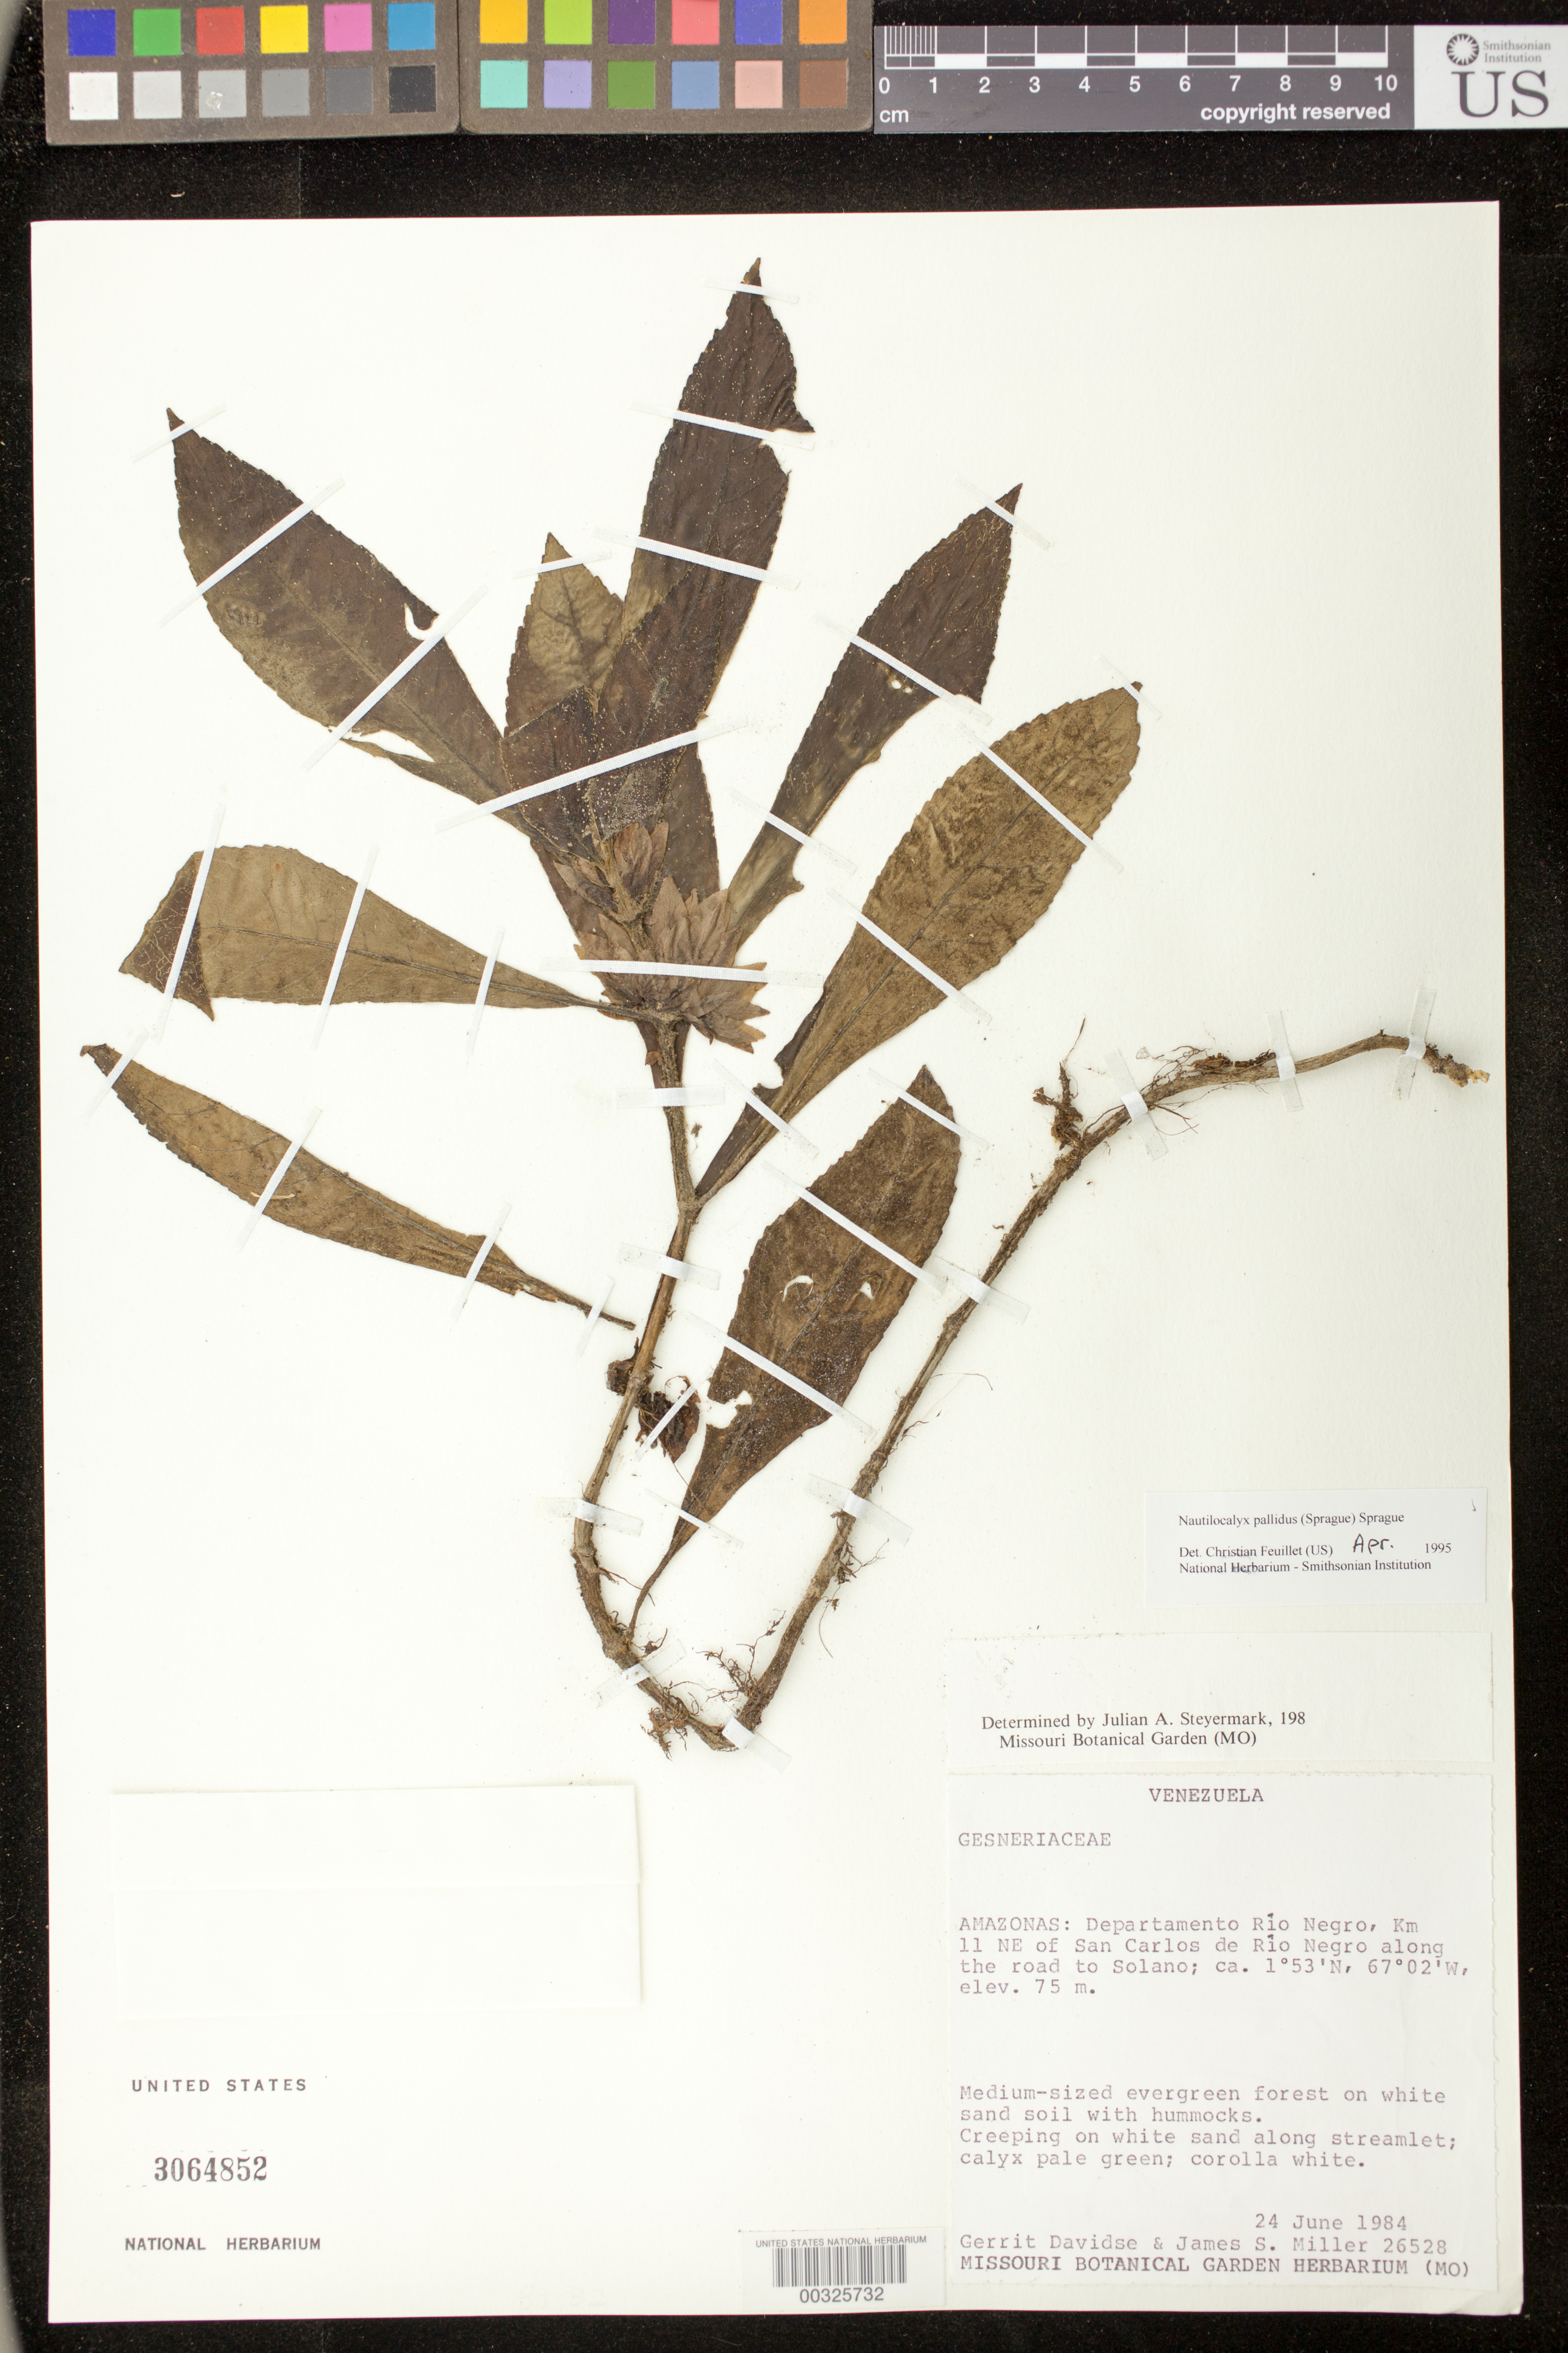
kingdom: Plantae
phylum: Tracheophyta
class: Magnoliopsida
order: Lamiales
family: Gesneriaceae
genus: Nautilocalyx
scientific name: Nautilocalyx pallidus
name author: (Sprague) C. Sprague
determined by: Feuillet, C.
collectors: G. Davidse & J. S. Miller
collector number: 26528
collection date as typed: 24 Jun 1984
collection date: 1984-06-24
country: Venezuela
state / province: Amazonas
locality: Rio Negro Dept., Km 11 NE of San Carlos de Rio Negro along road to Solano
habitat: Medium-sized evergreen forest on white sand soil with hummocks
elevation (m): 75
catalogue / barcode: US 3064852